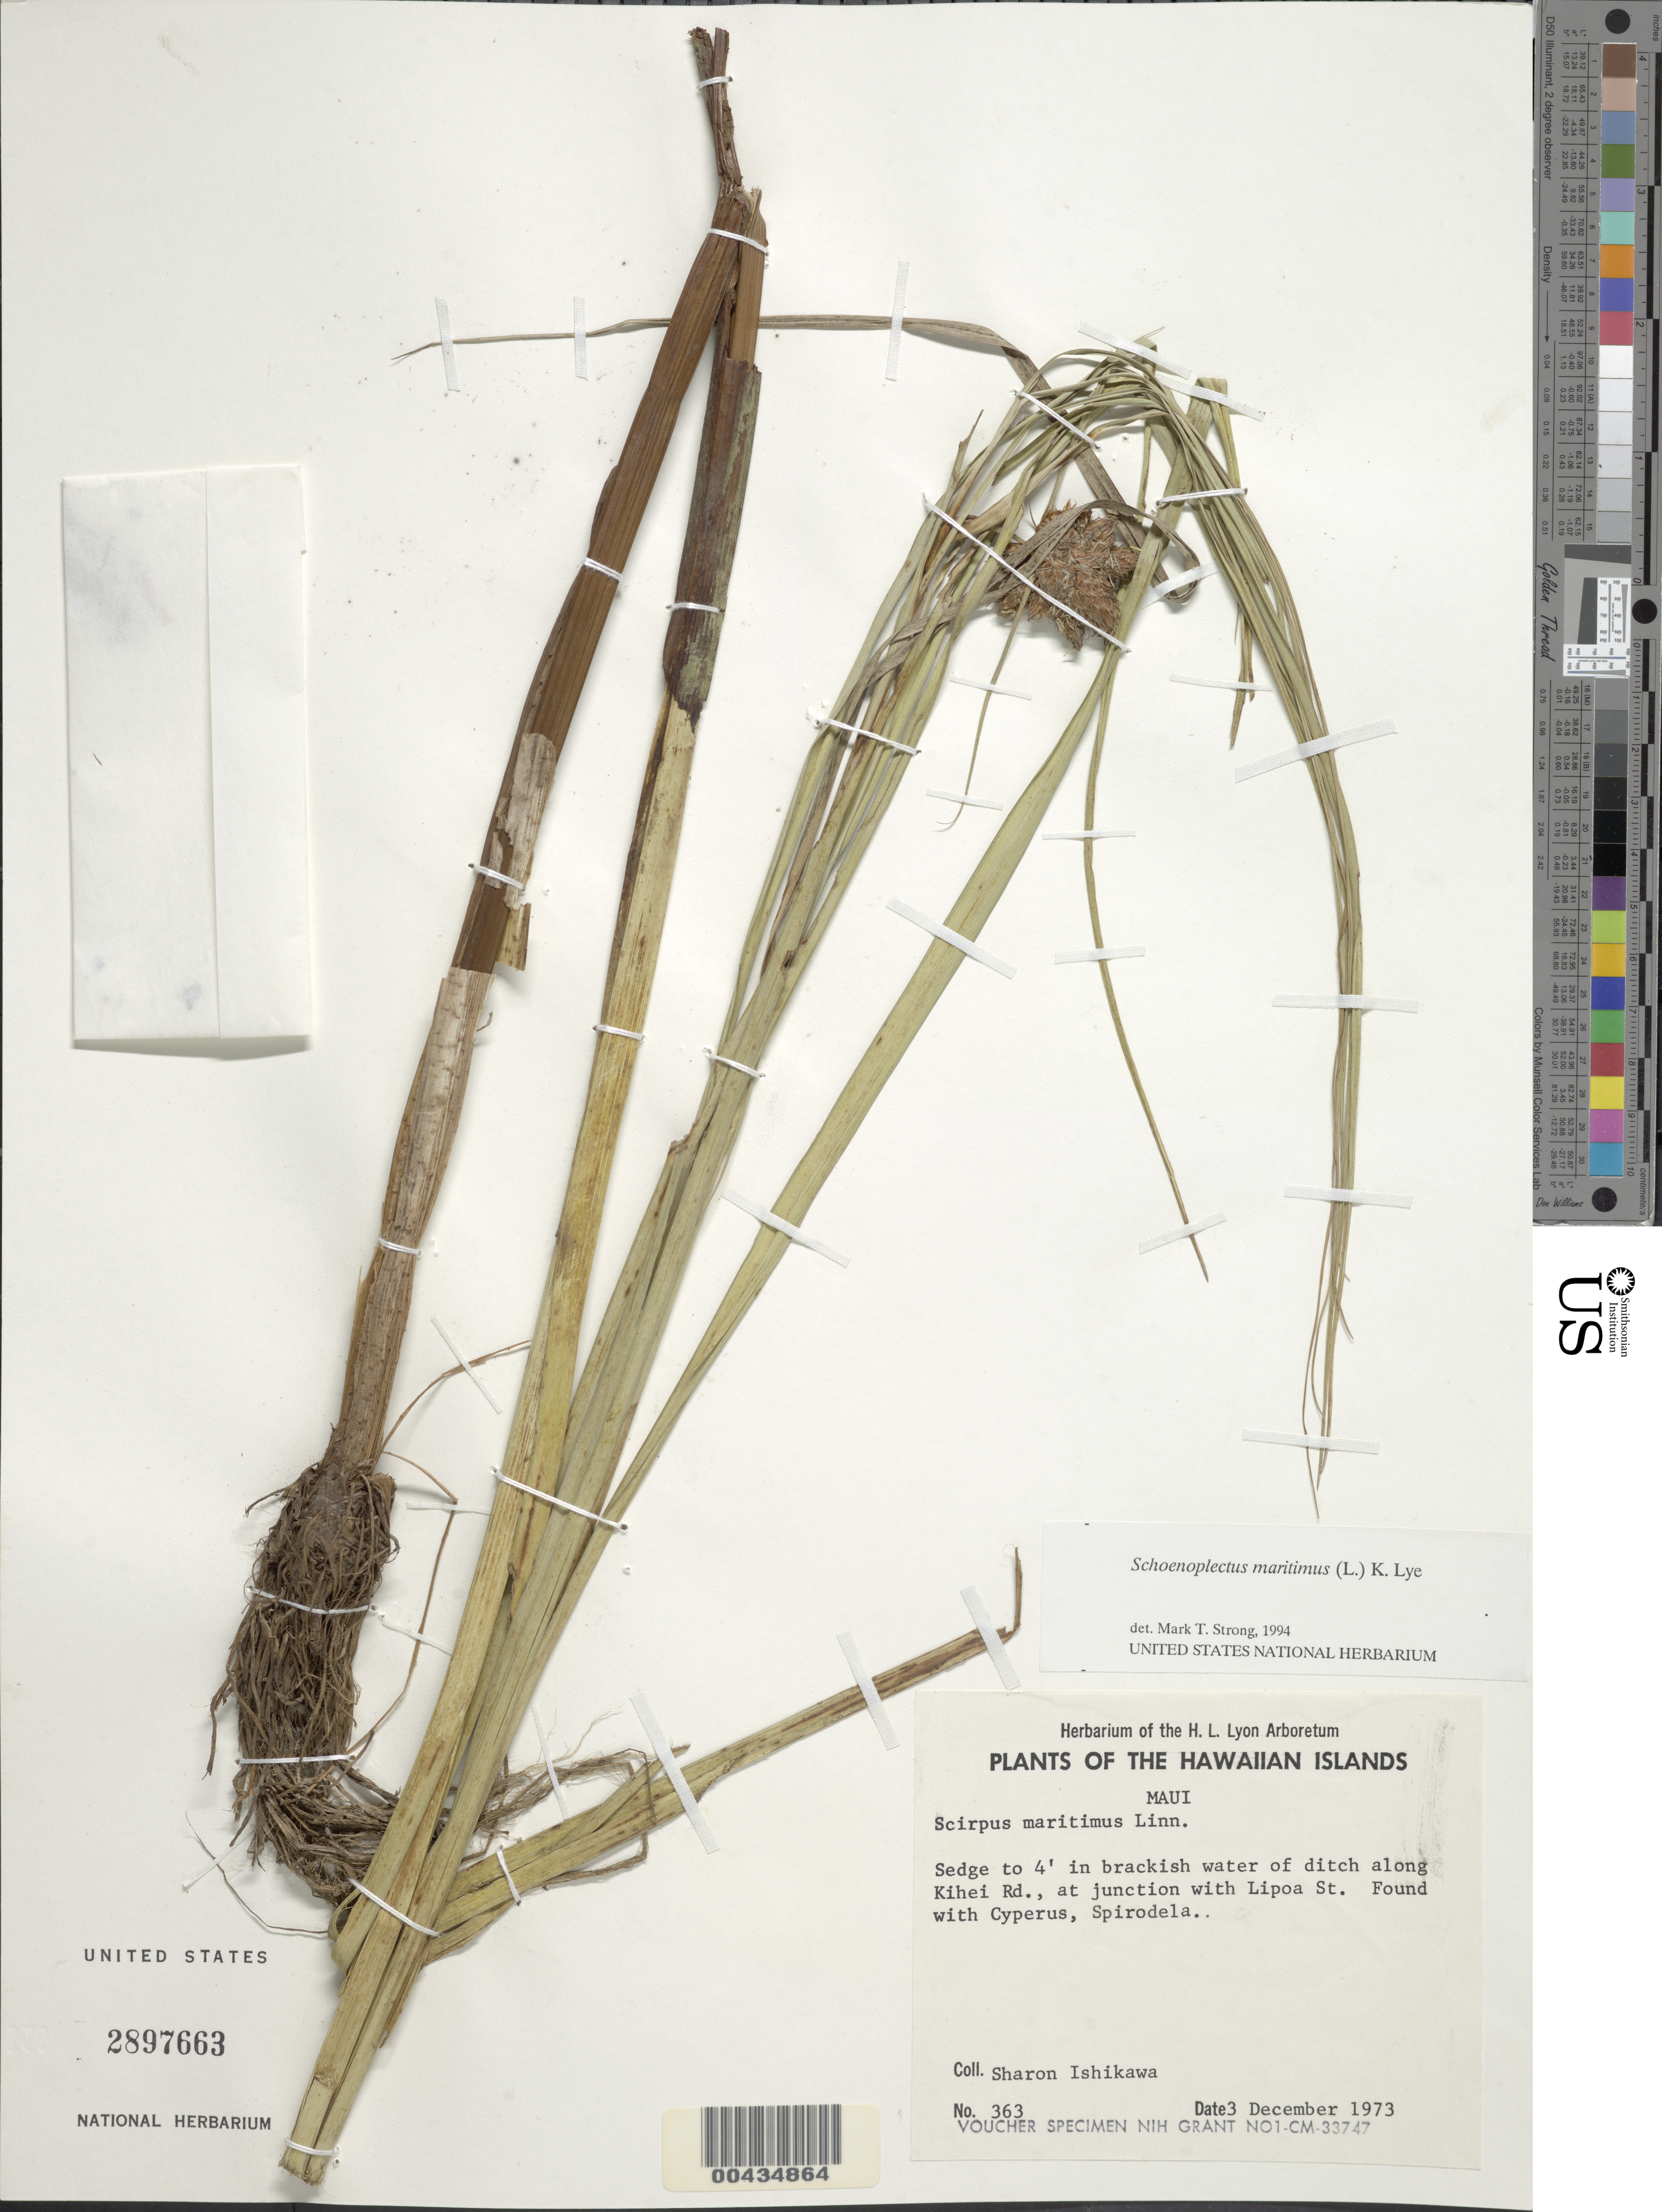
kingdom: Plantae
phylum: Tracheophyta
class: Liliopsida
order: Poales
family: Cyperaceae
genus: Bolboschoenus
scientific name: Bolboschoenus maritimus subsp. paludosus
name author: (A. Nelson) T. Koyama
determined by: Strong, M. T., (US), Smithsonian Institution - National Museum of Natural History (UNITED STATES)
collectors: S. S. Ishikawa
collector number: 363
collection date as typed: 3 Dec 1973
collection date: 1973-12-03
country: United States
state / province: Hawaii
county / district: Maui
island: Maui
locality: ditch along Kihei Road, at junction with Lipoa Street.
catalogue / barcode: US 2897663